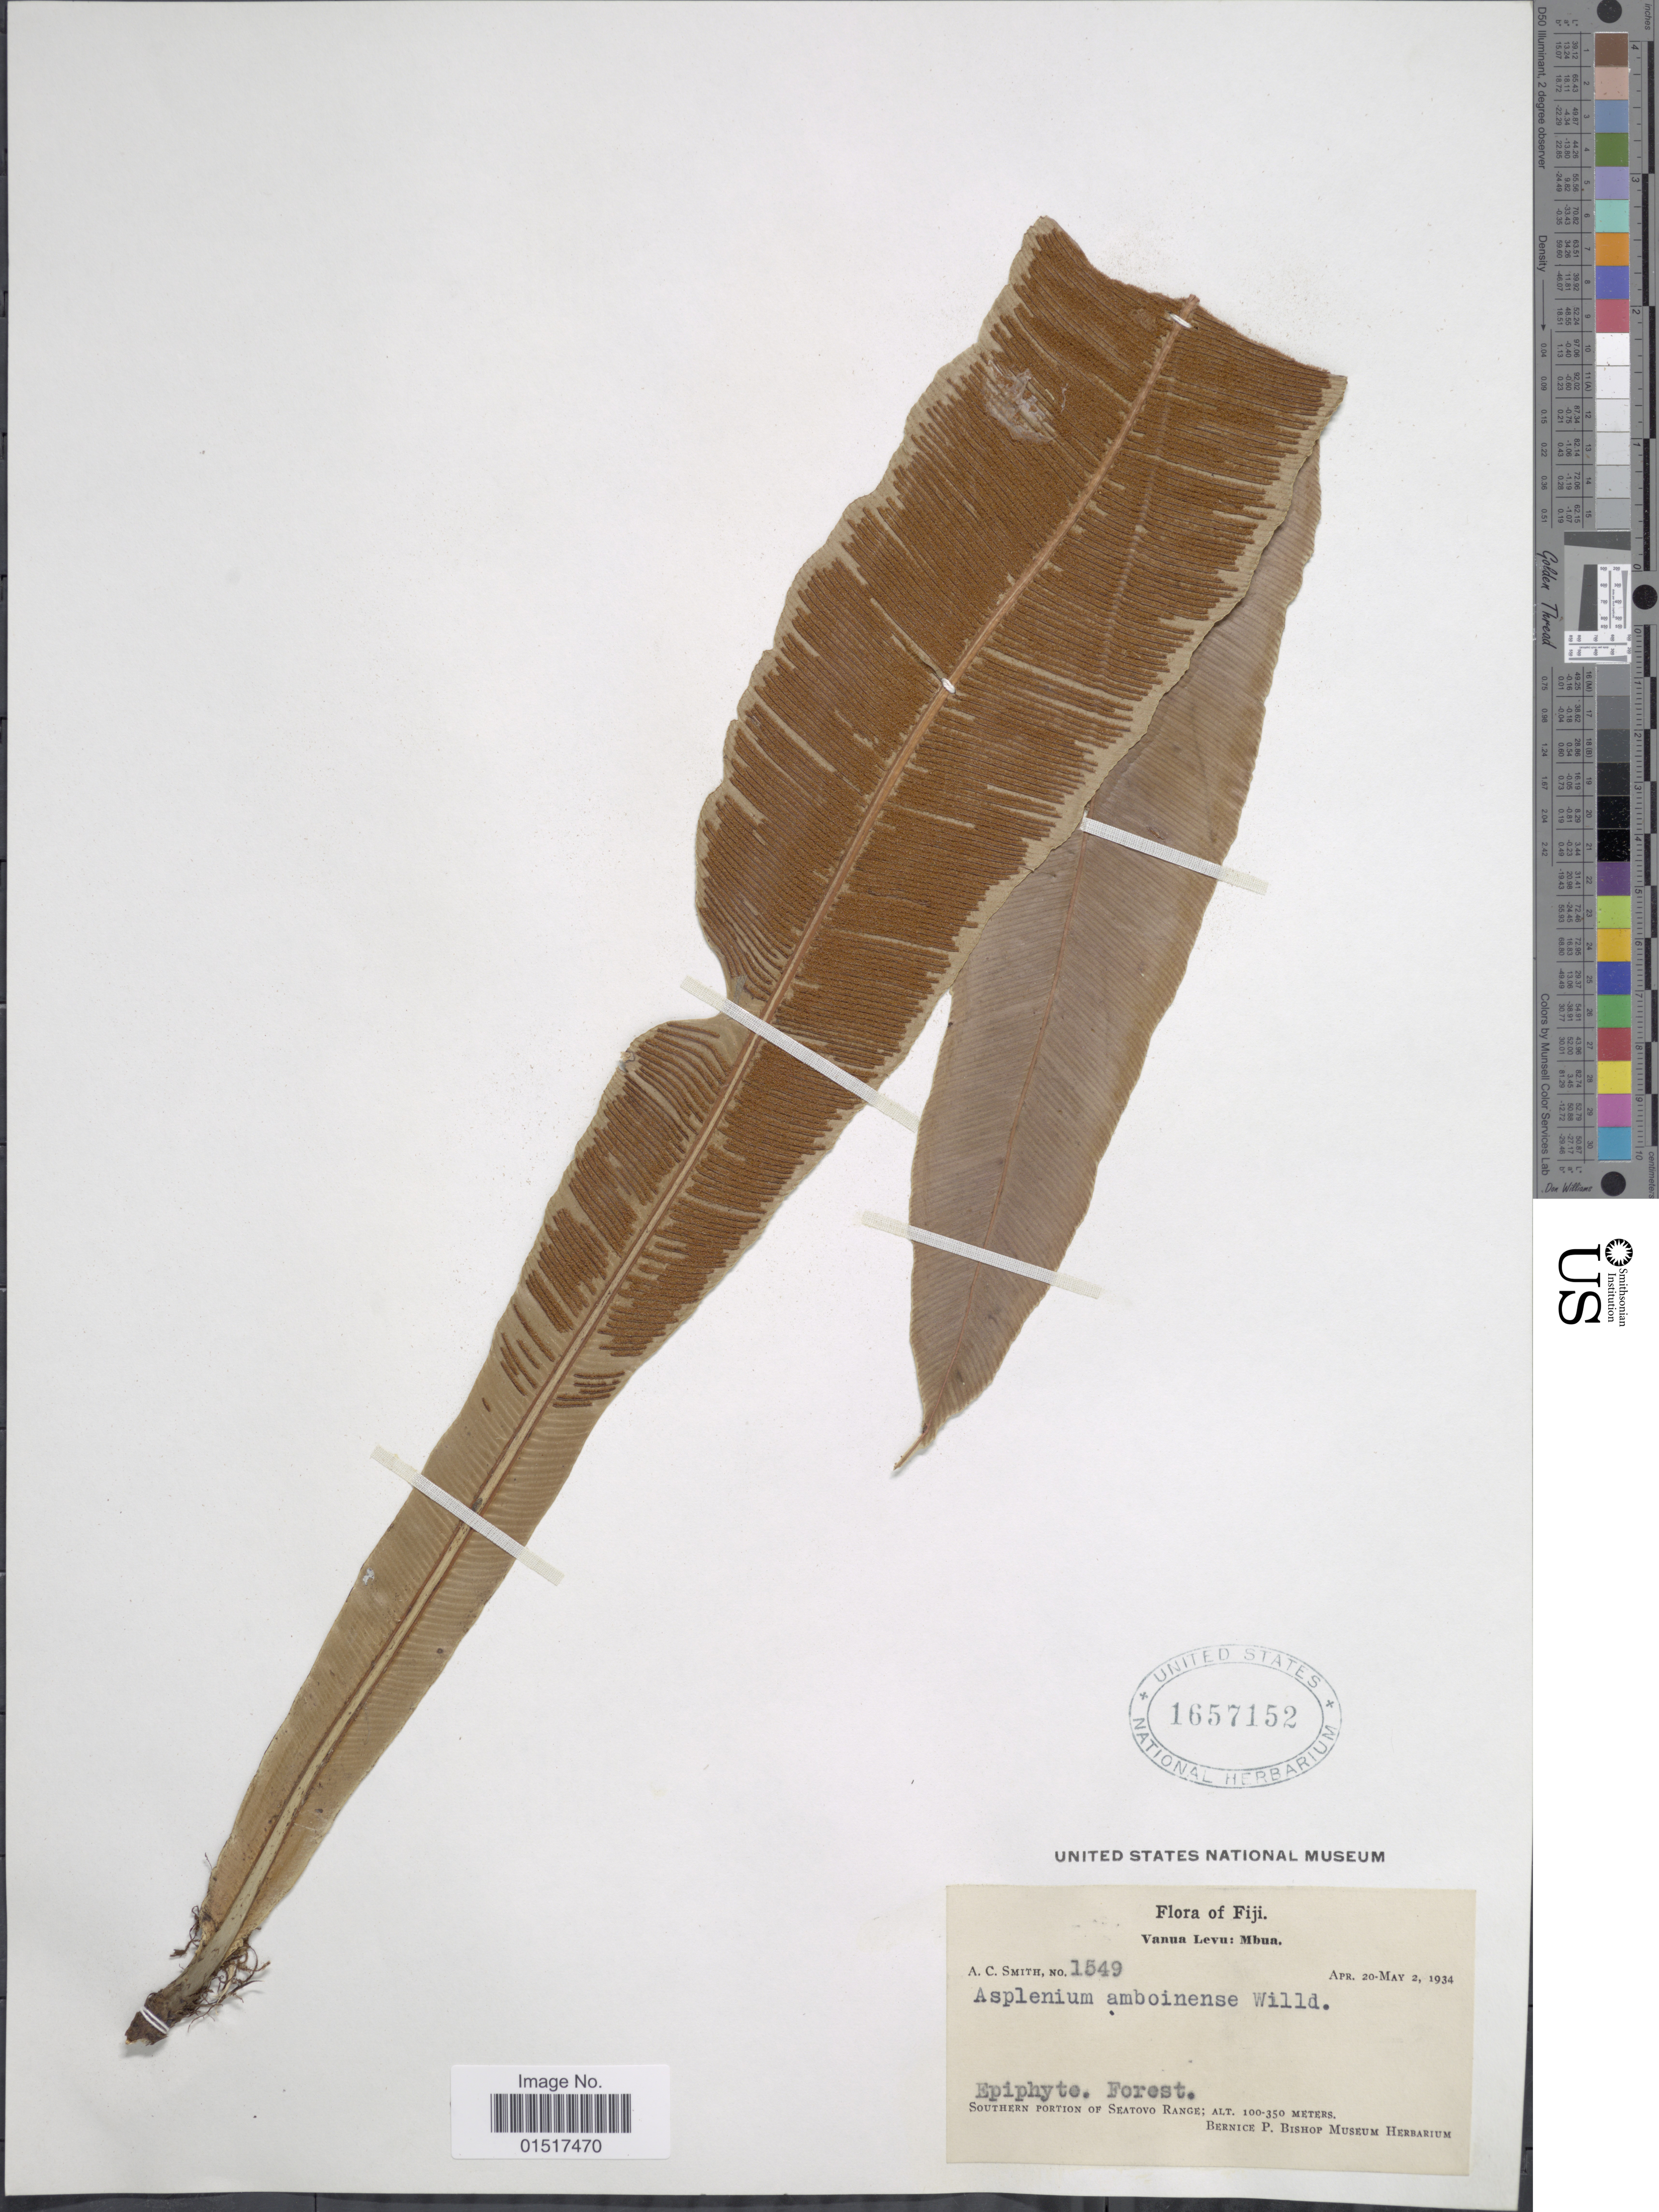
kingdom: Plantae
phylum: Tracheophyta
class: Polypodiopsida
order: Polypodiales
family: Aspleniaceae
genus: Asplenium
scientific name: Asplenium amboinense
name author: Willd.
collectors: A. C. Smith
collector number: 1549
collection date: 1934-04-20/1934-05-02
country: Fiji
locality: Vanua Levu: Mbua. Southern Portion of Seavoto Range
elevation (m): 100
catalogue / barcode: US 1657152